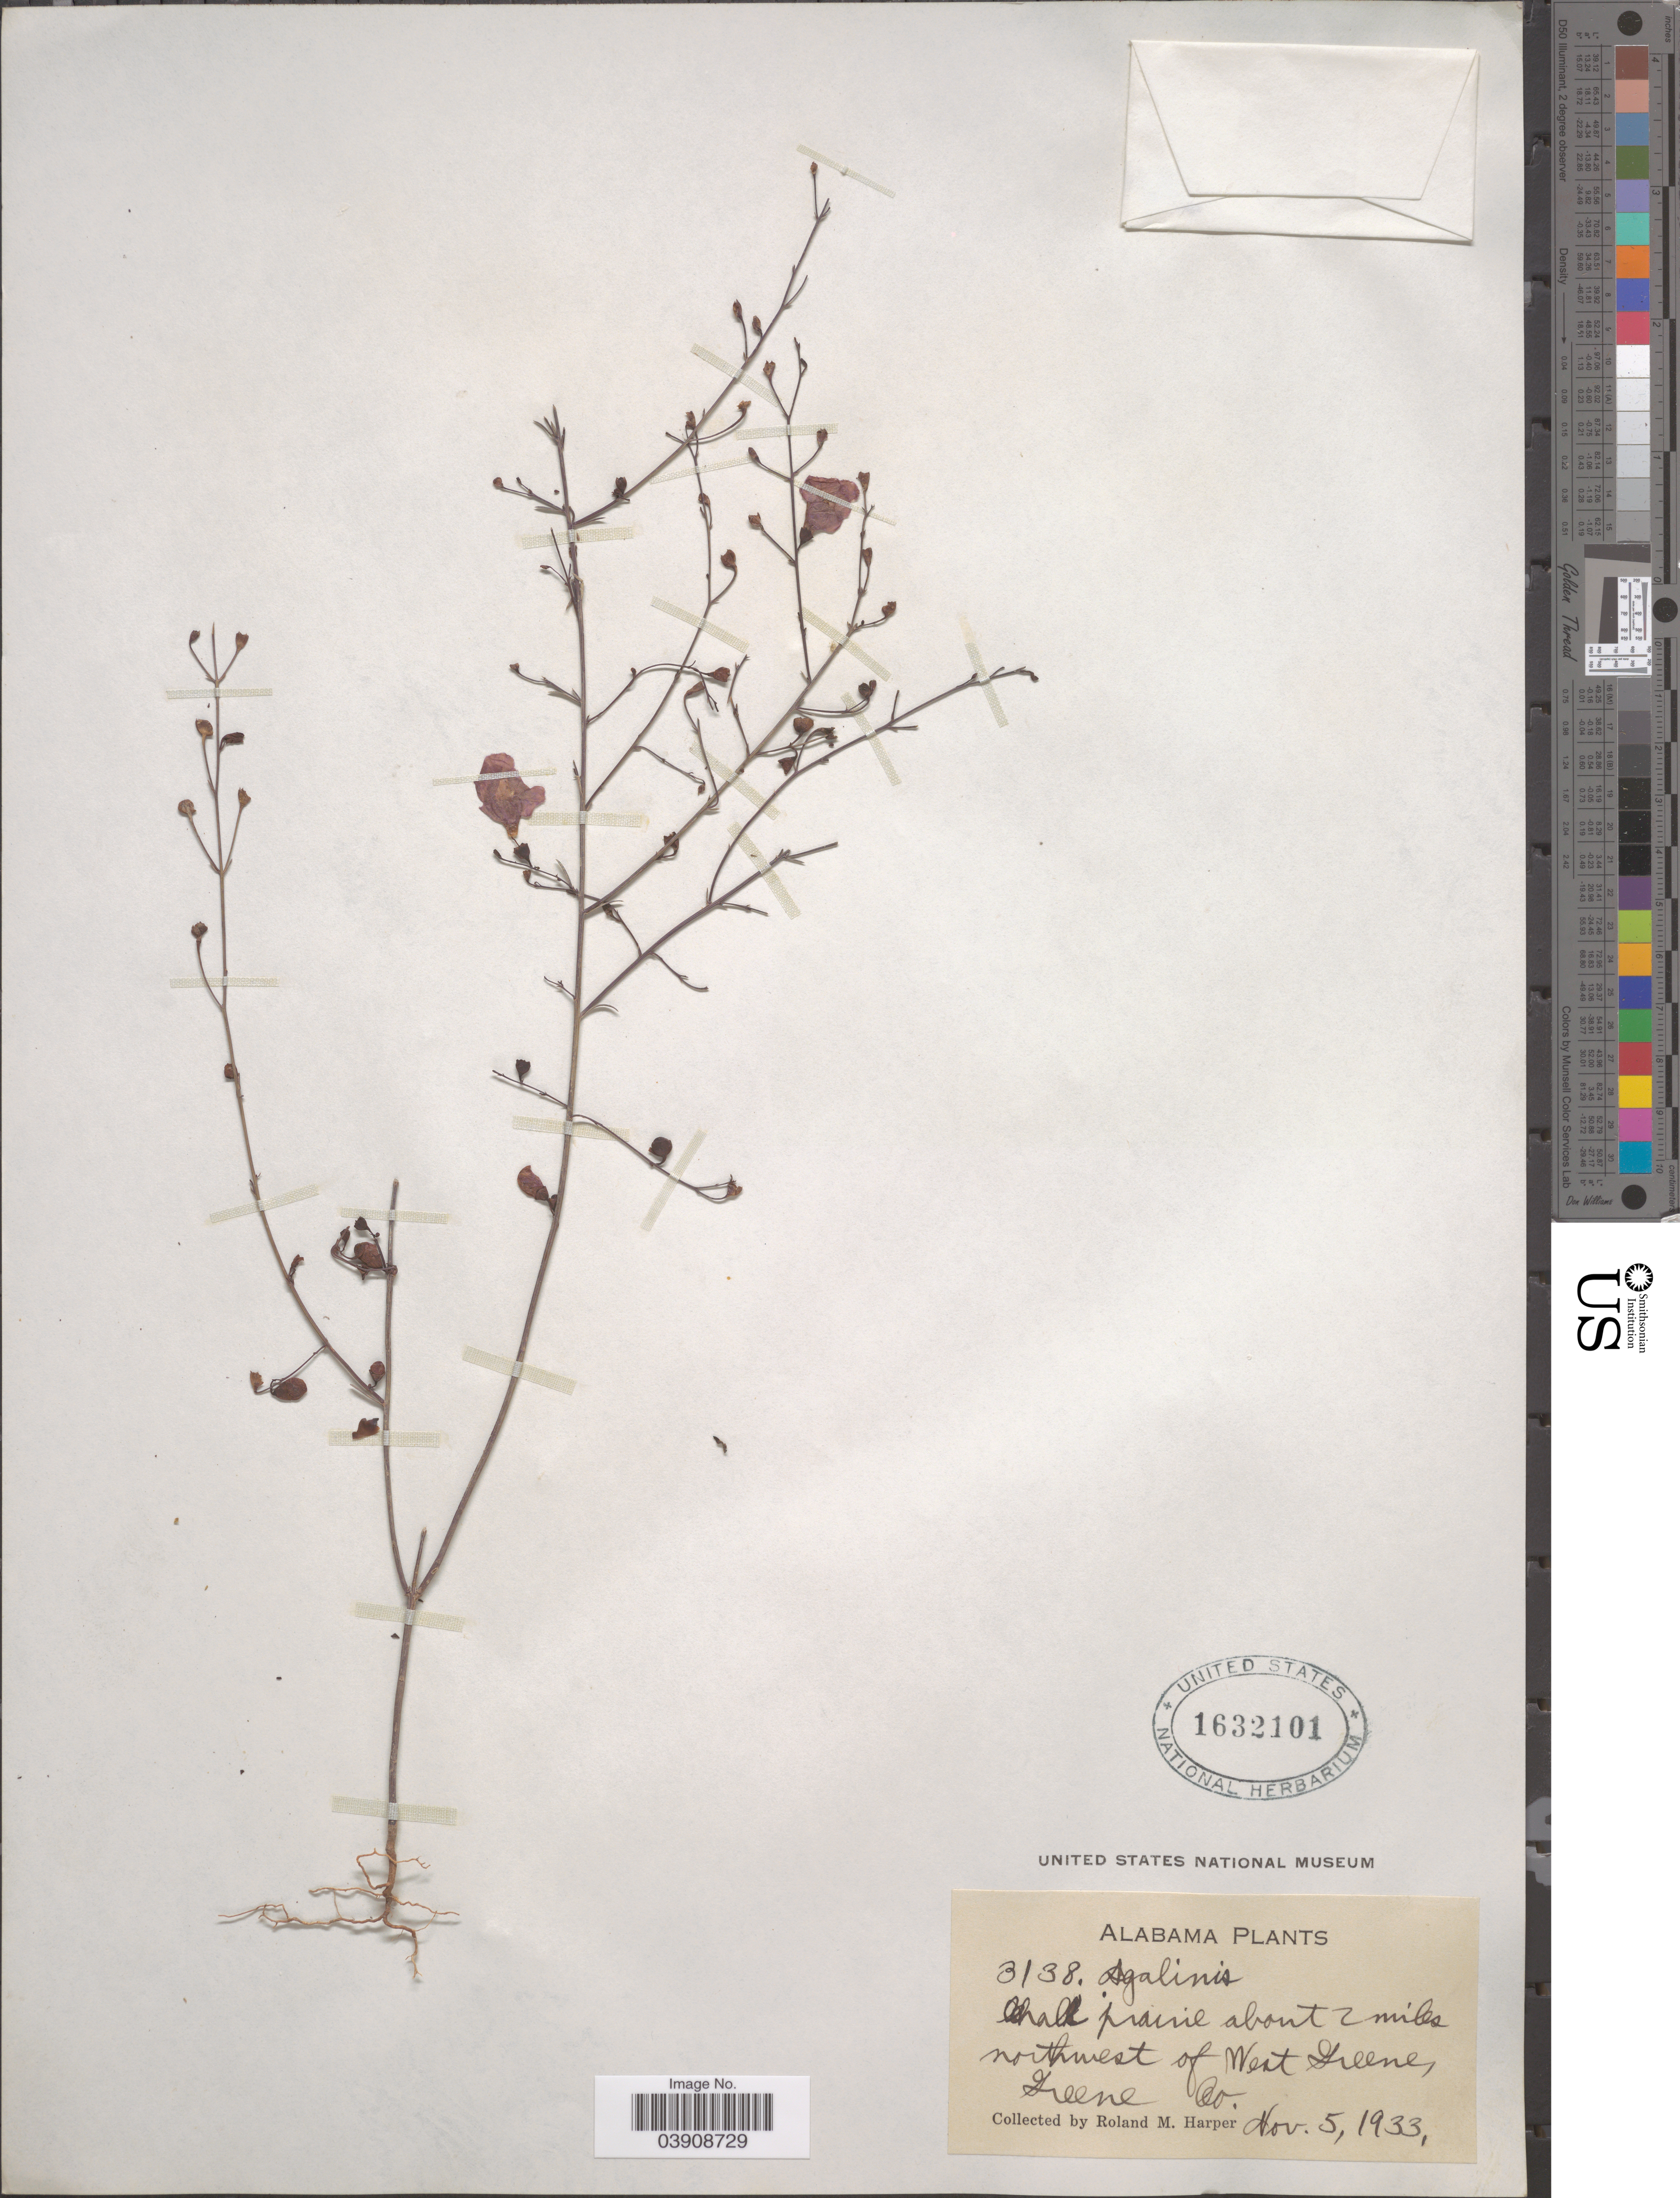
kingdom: Plantae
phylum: Tracheophyta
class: Magnoliopsida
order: Lamiales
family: Orobanchaceae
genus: Agalinis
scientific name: Agalinis sp.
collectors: R. M. Harper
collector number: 3138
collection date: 1933-11-05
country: United States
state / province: Alabama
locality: Prairie about 2 miles northwest of West Greene, Greene Co.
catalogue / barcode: US 1632101